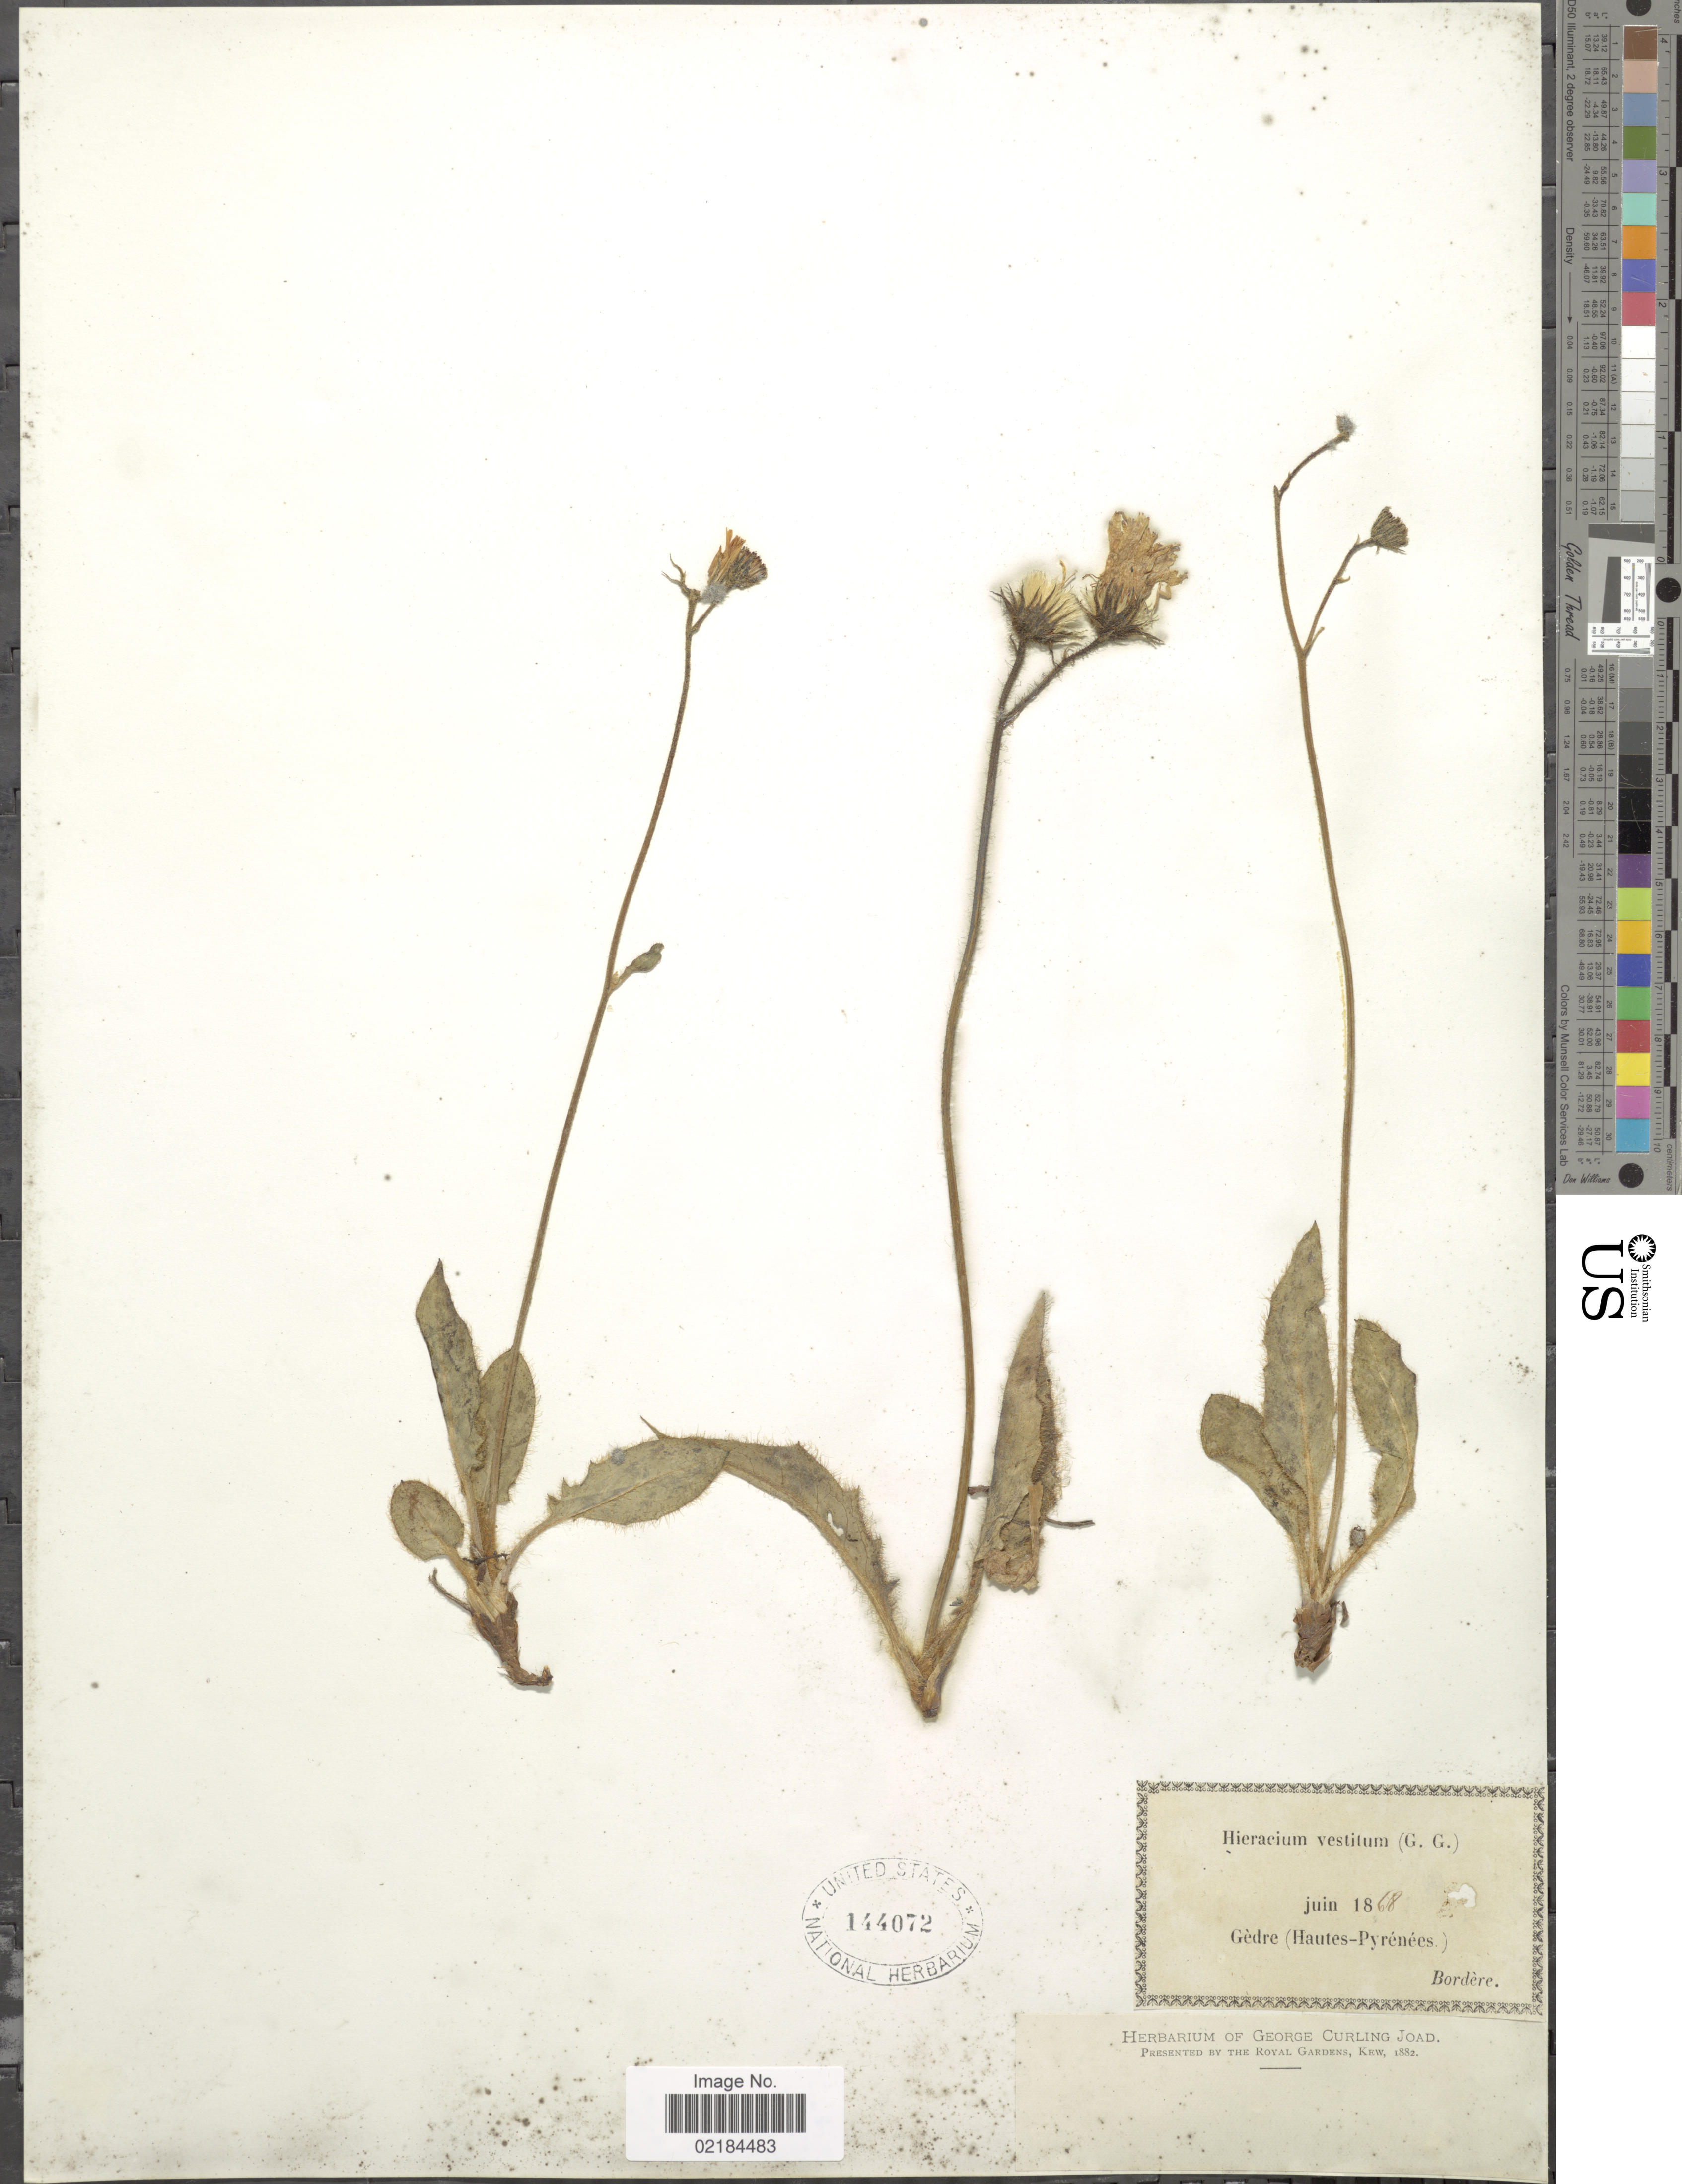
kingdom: Plantae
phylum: Tracheophyta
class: Magnoliopsida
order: Asterales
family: Asteraceae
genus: Hieracium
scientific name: Hieracium schmidtii subsp. vestitum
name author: (Gren. & Godr.) O. Bolòs & Vigo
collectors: -. Bordère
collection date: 1868-06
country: France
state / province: Occitanie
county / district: Hautes-Pyrénées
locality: Gedre (Hautes-Pyrenees)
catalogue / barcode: US 144072